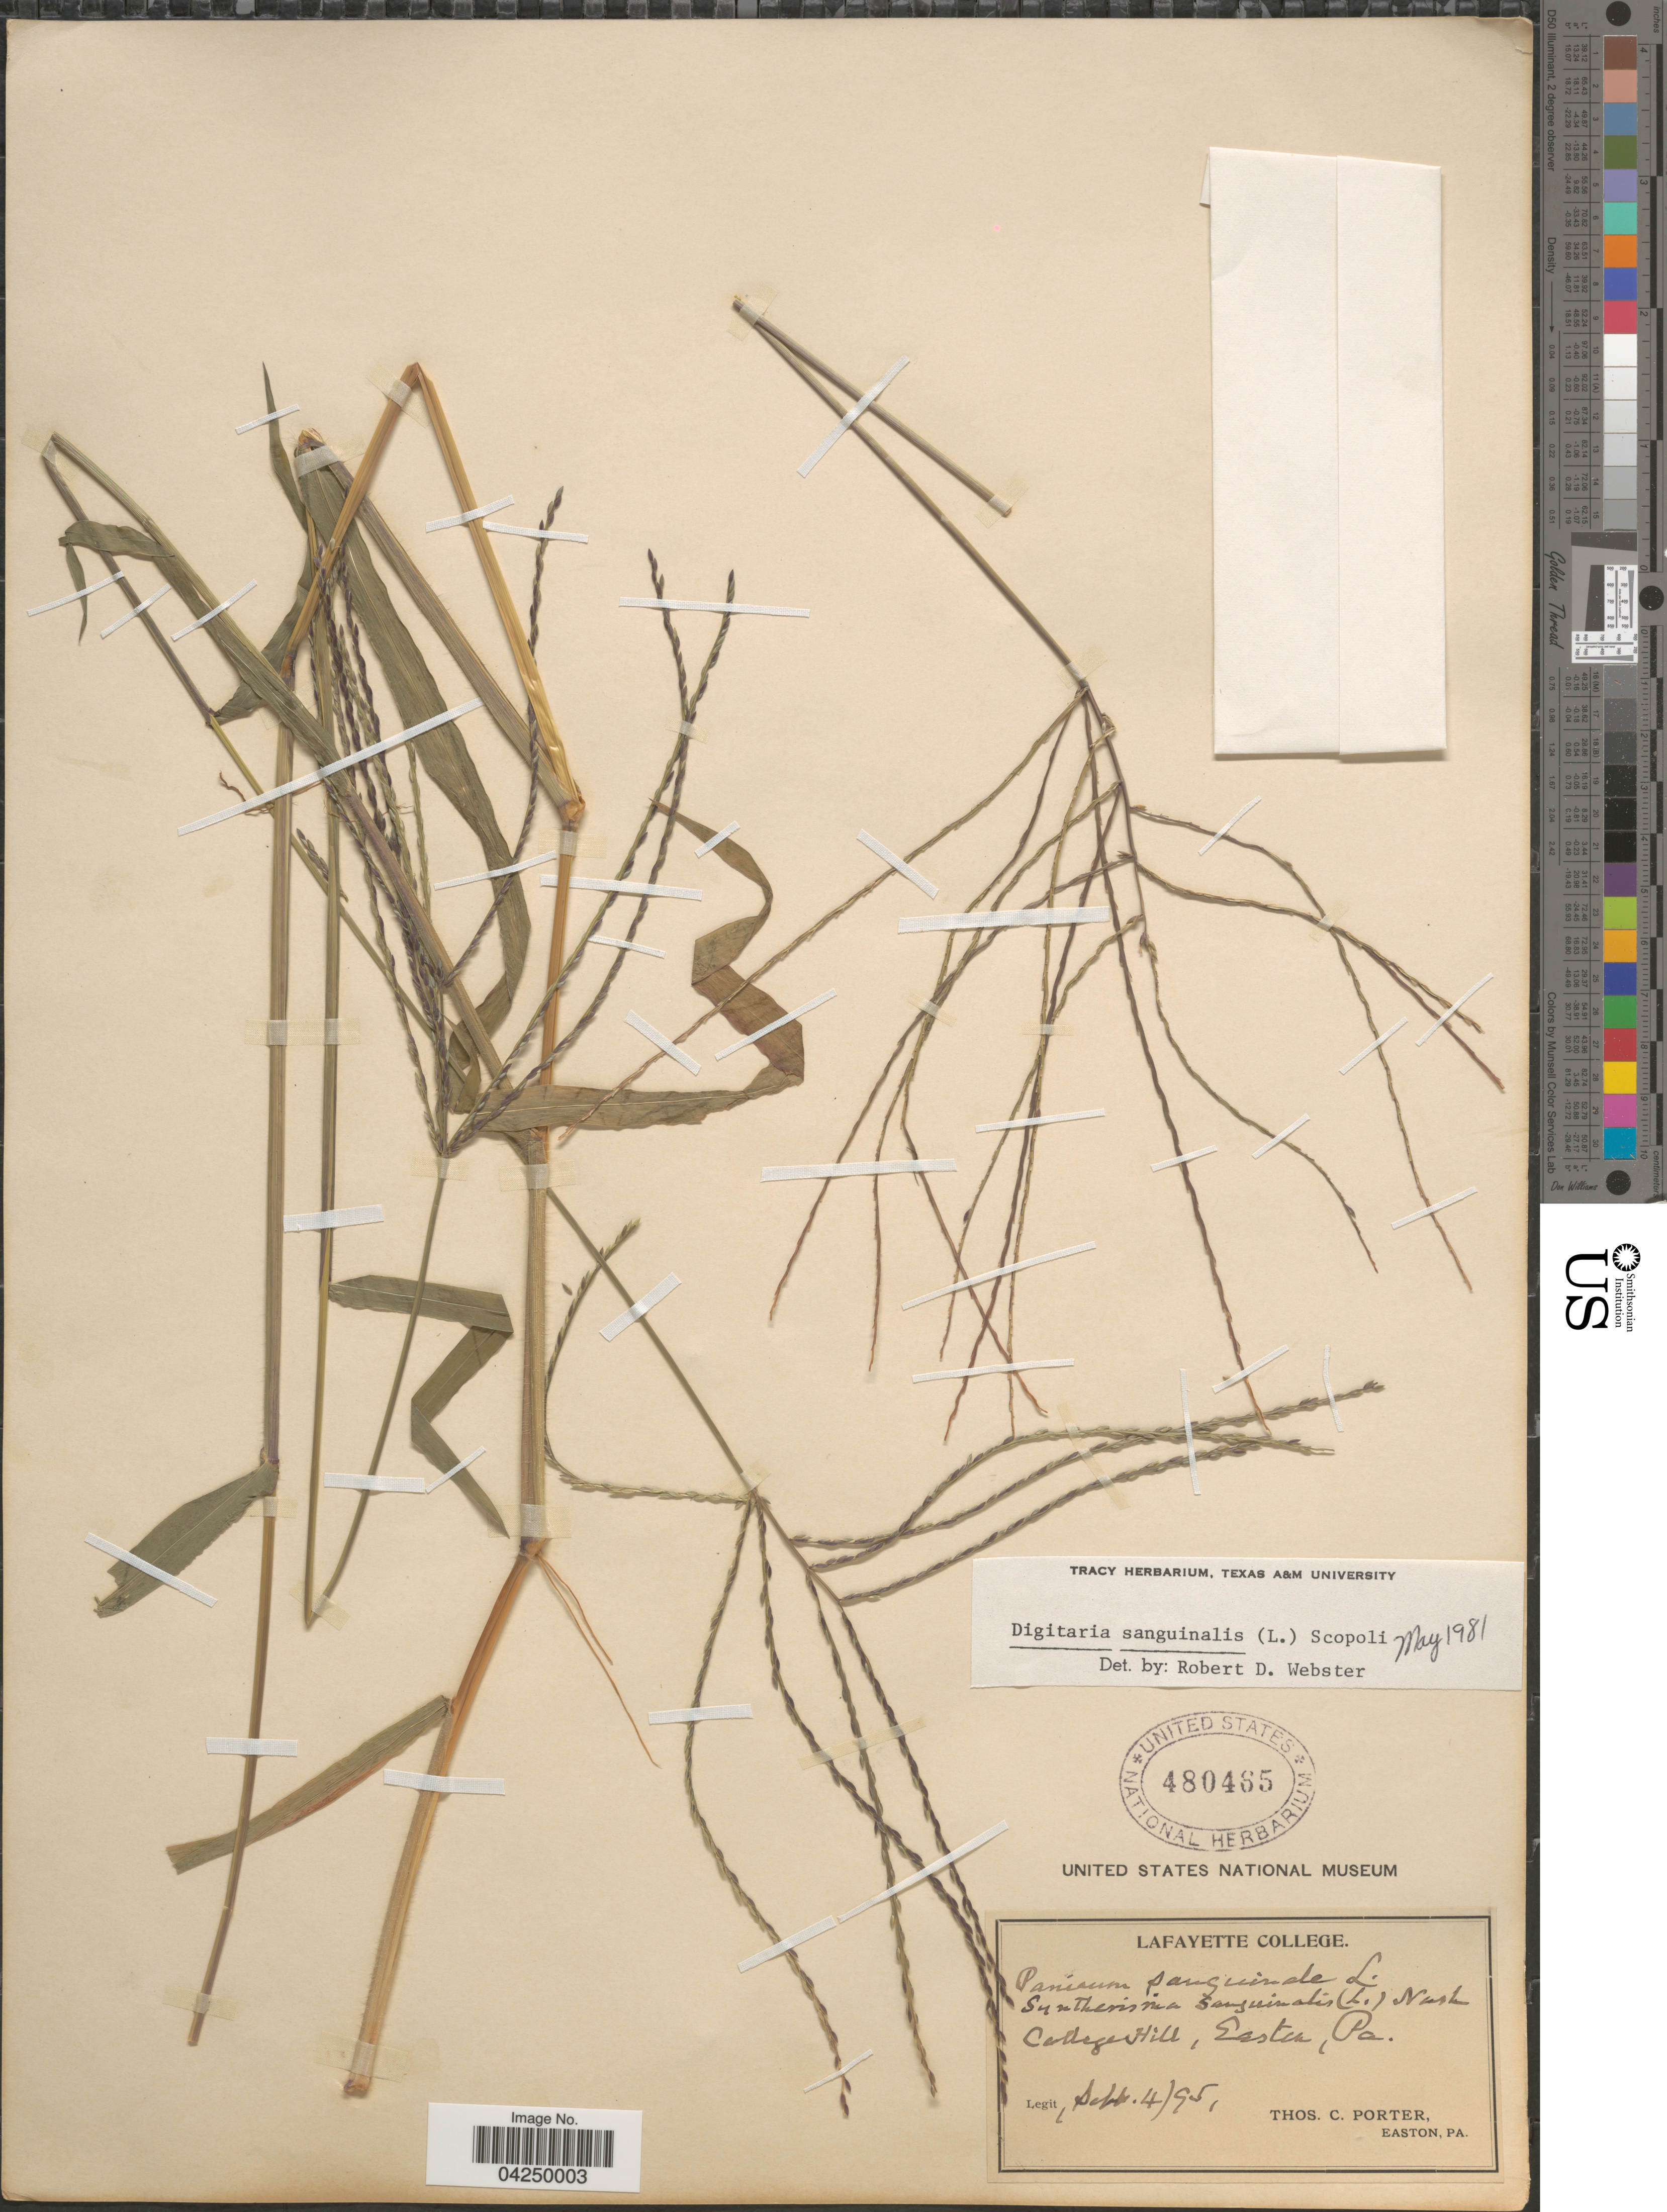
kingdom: Plantae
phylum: Tracheophyta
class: Liliopsida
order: Poales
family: Poaceae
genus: Digitaria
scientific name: Digitaria sanguinalis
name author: (L.) Scop.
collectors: T. Porter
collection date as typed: Transcribed d/m/y: 4/9/95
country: United States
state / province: Pennsylvania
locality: College Hill, Easton.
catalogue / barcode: US 480465